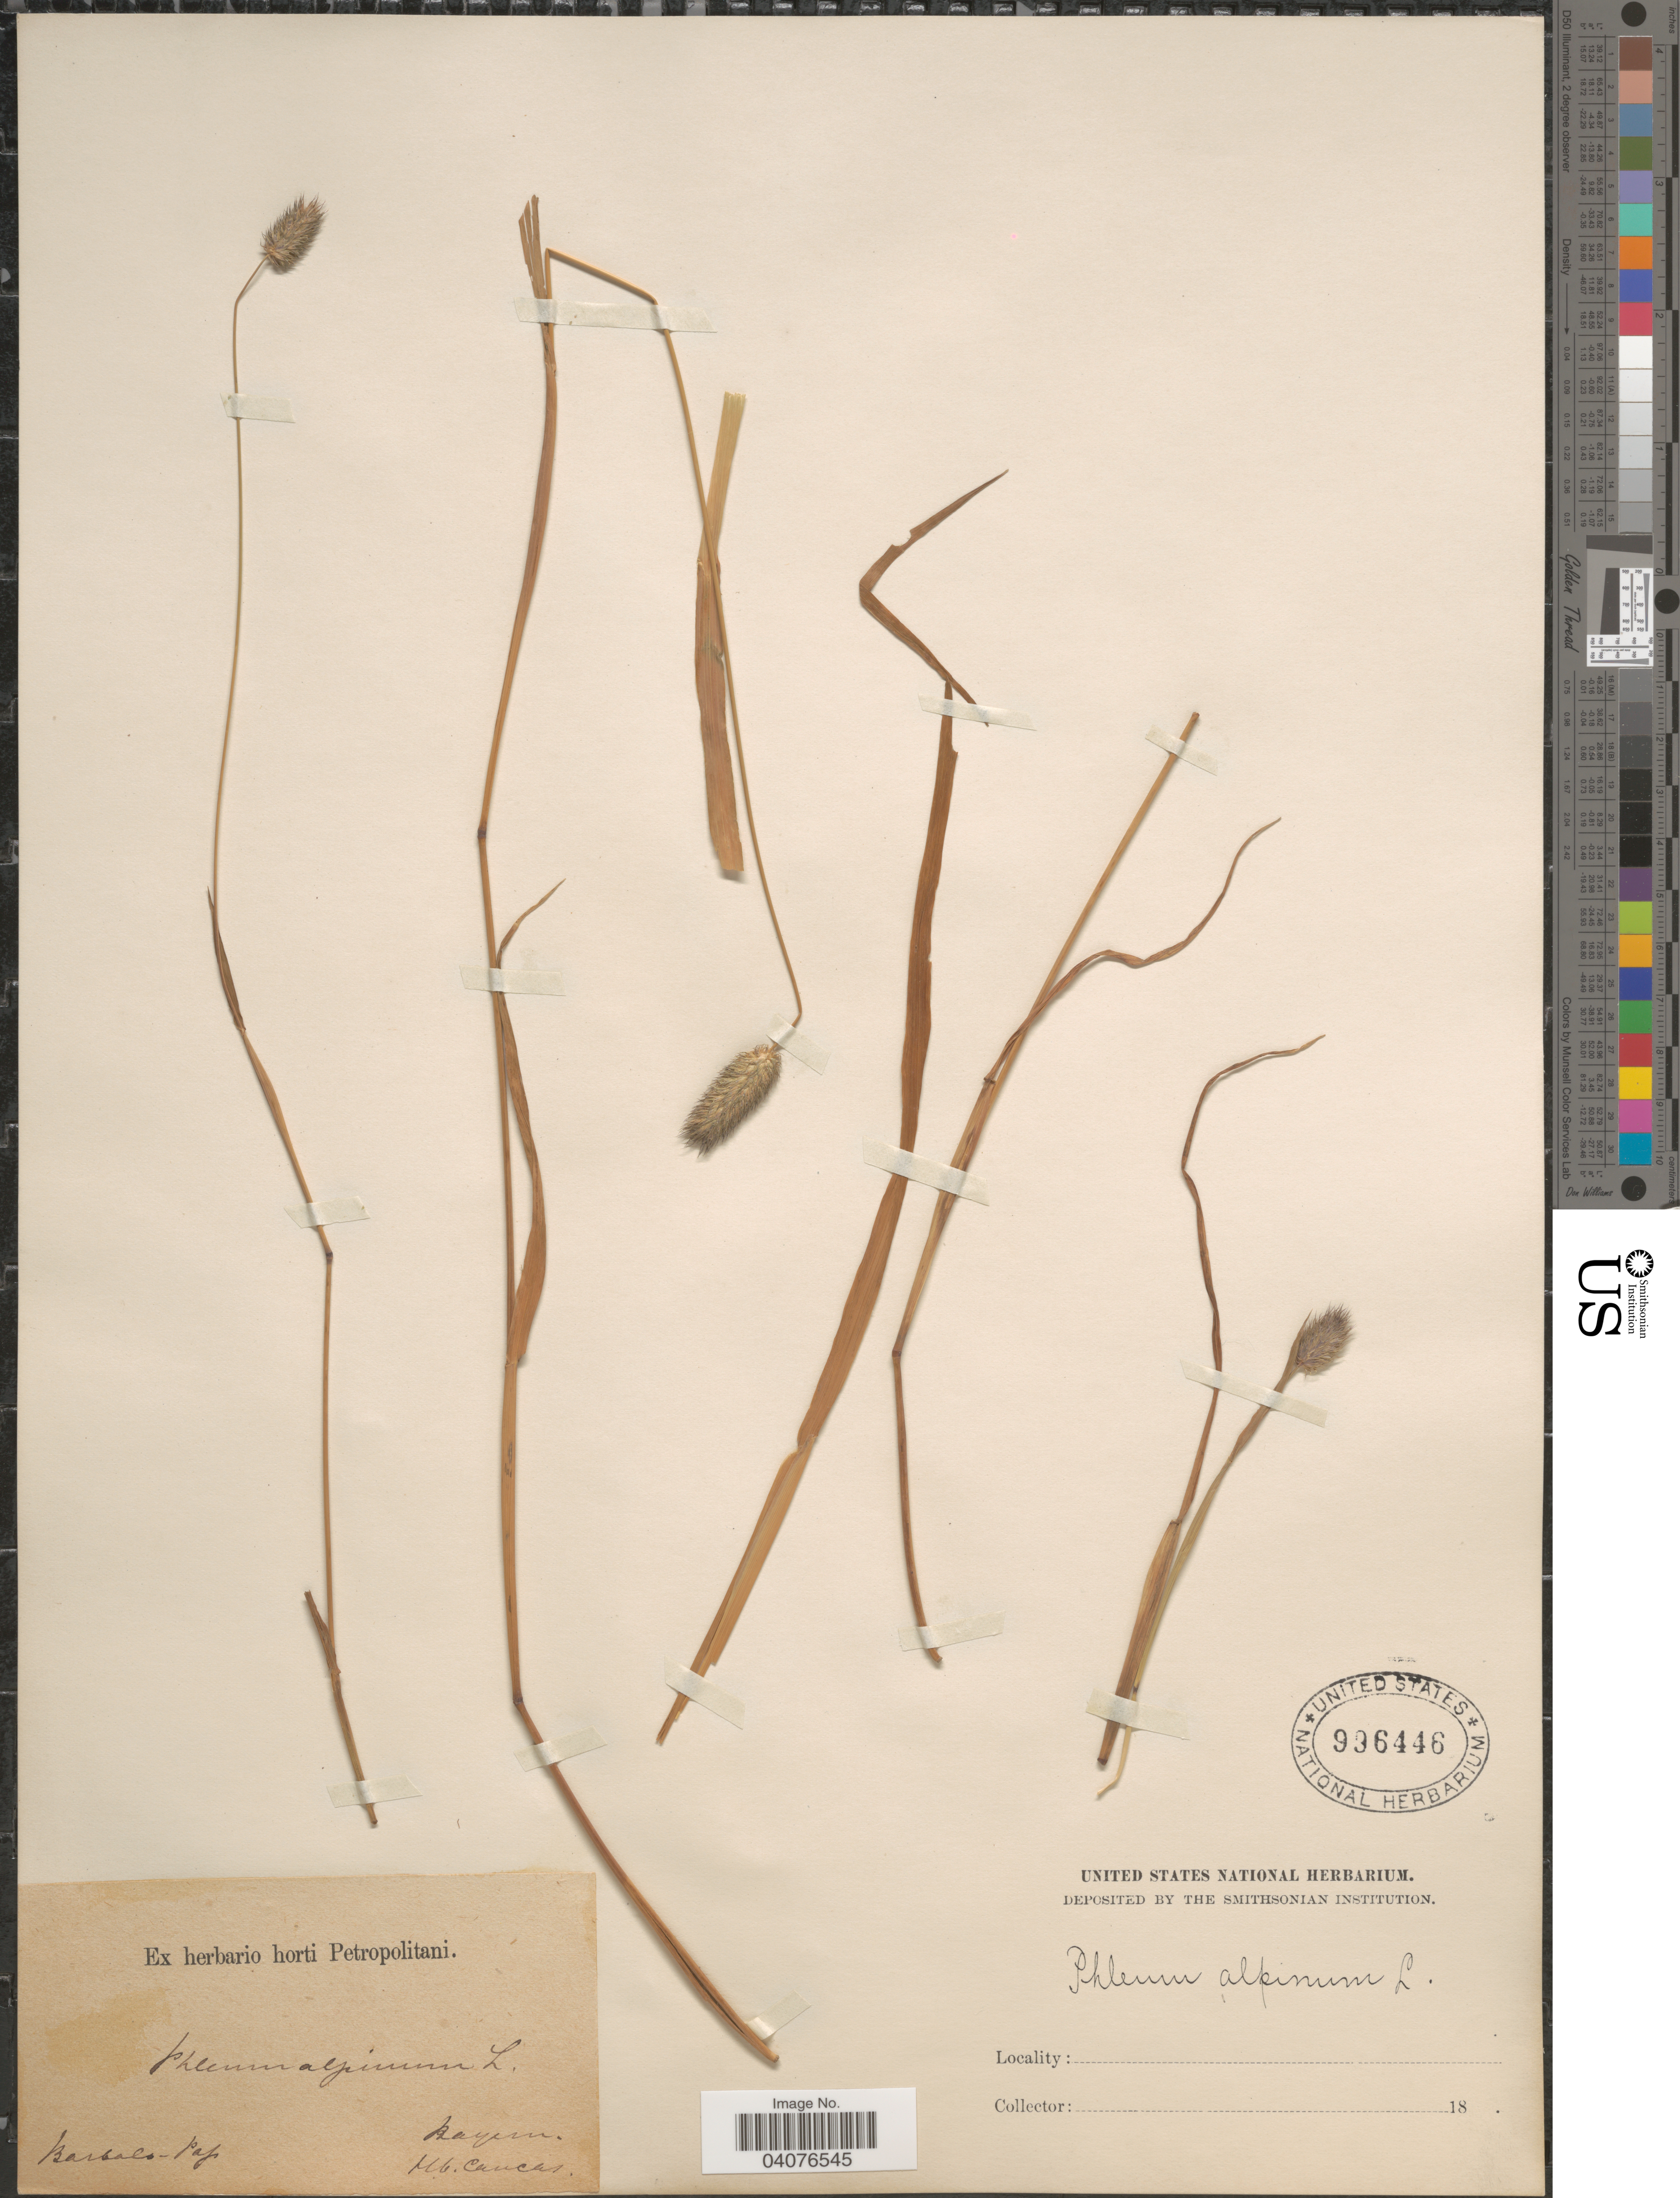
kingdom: Plantae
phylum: Tracheophyta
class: Liliopsida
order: Poales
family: Poaceae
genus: Phleum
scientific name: Phleum alpinum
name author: L.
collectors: ex Herb. Horti Bot. Petropolitani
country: Germany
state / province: Bayern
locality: Barsalo-Pass. Caucas.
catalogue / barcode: US 996446